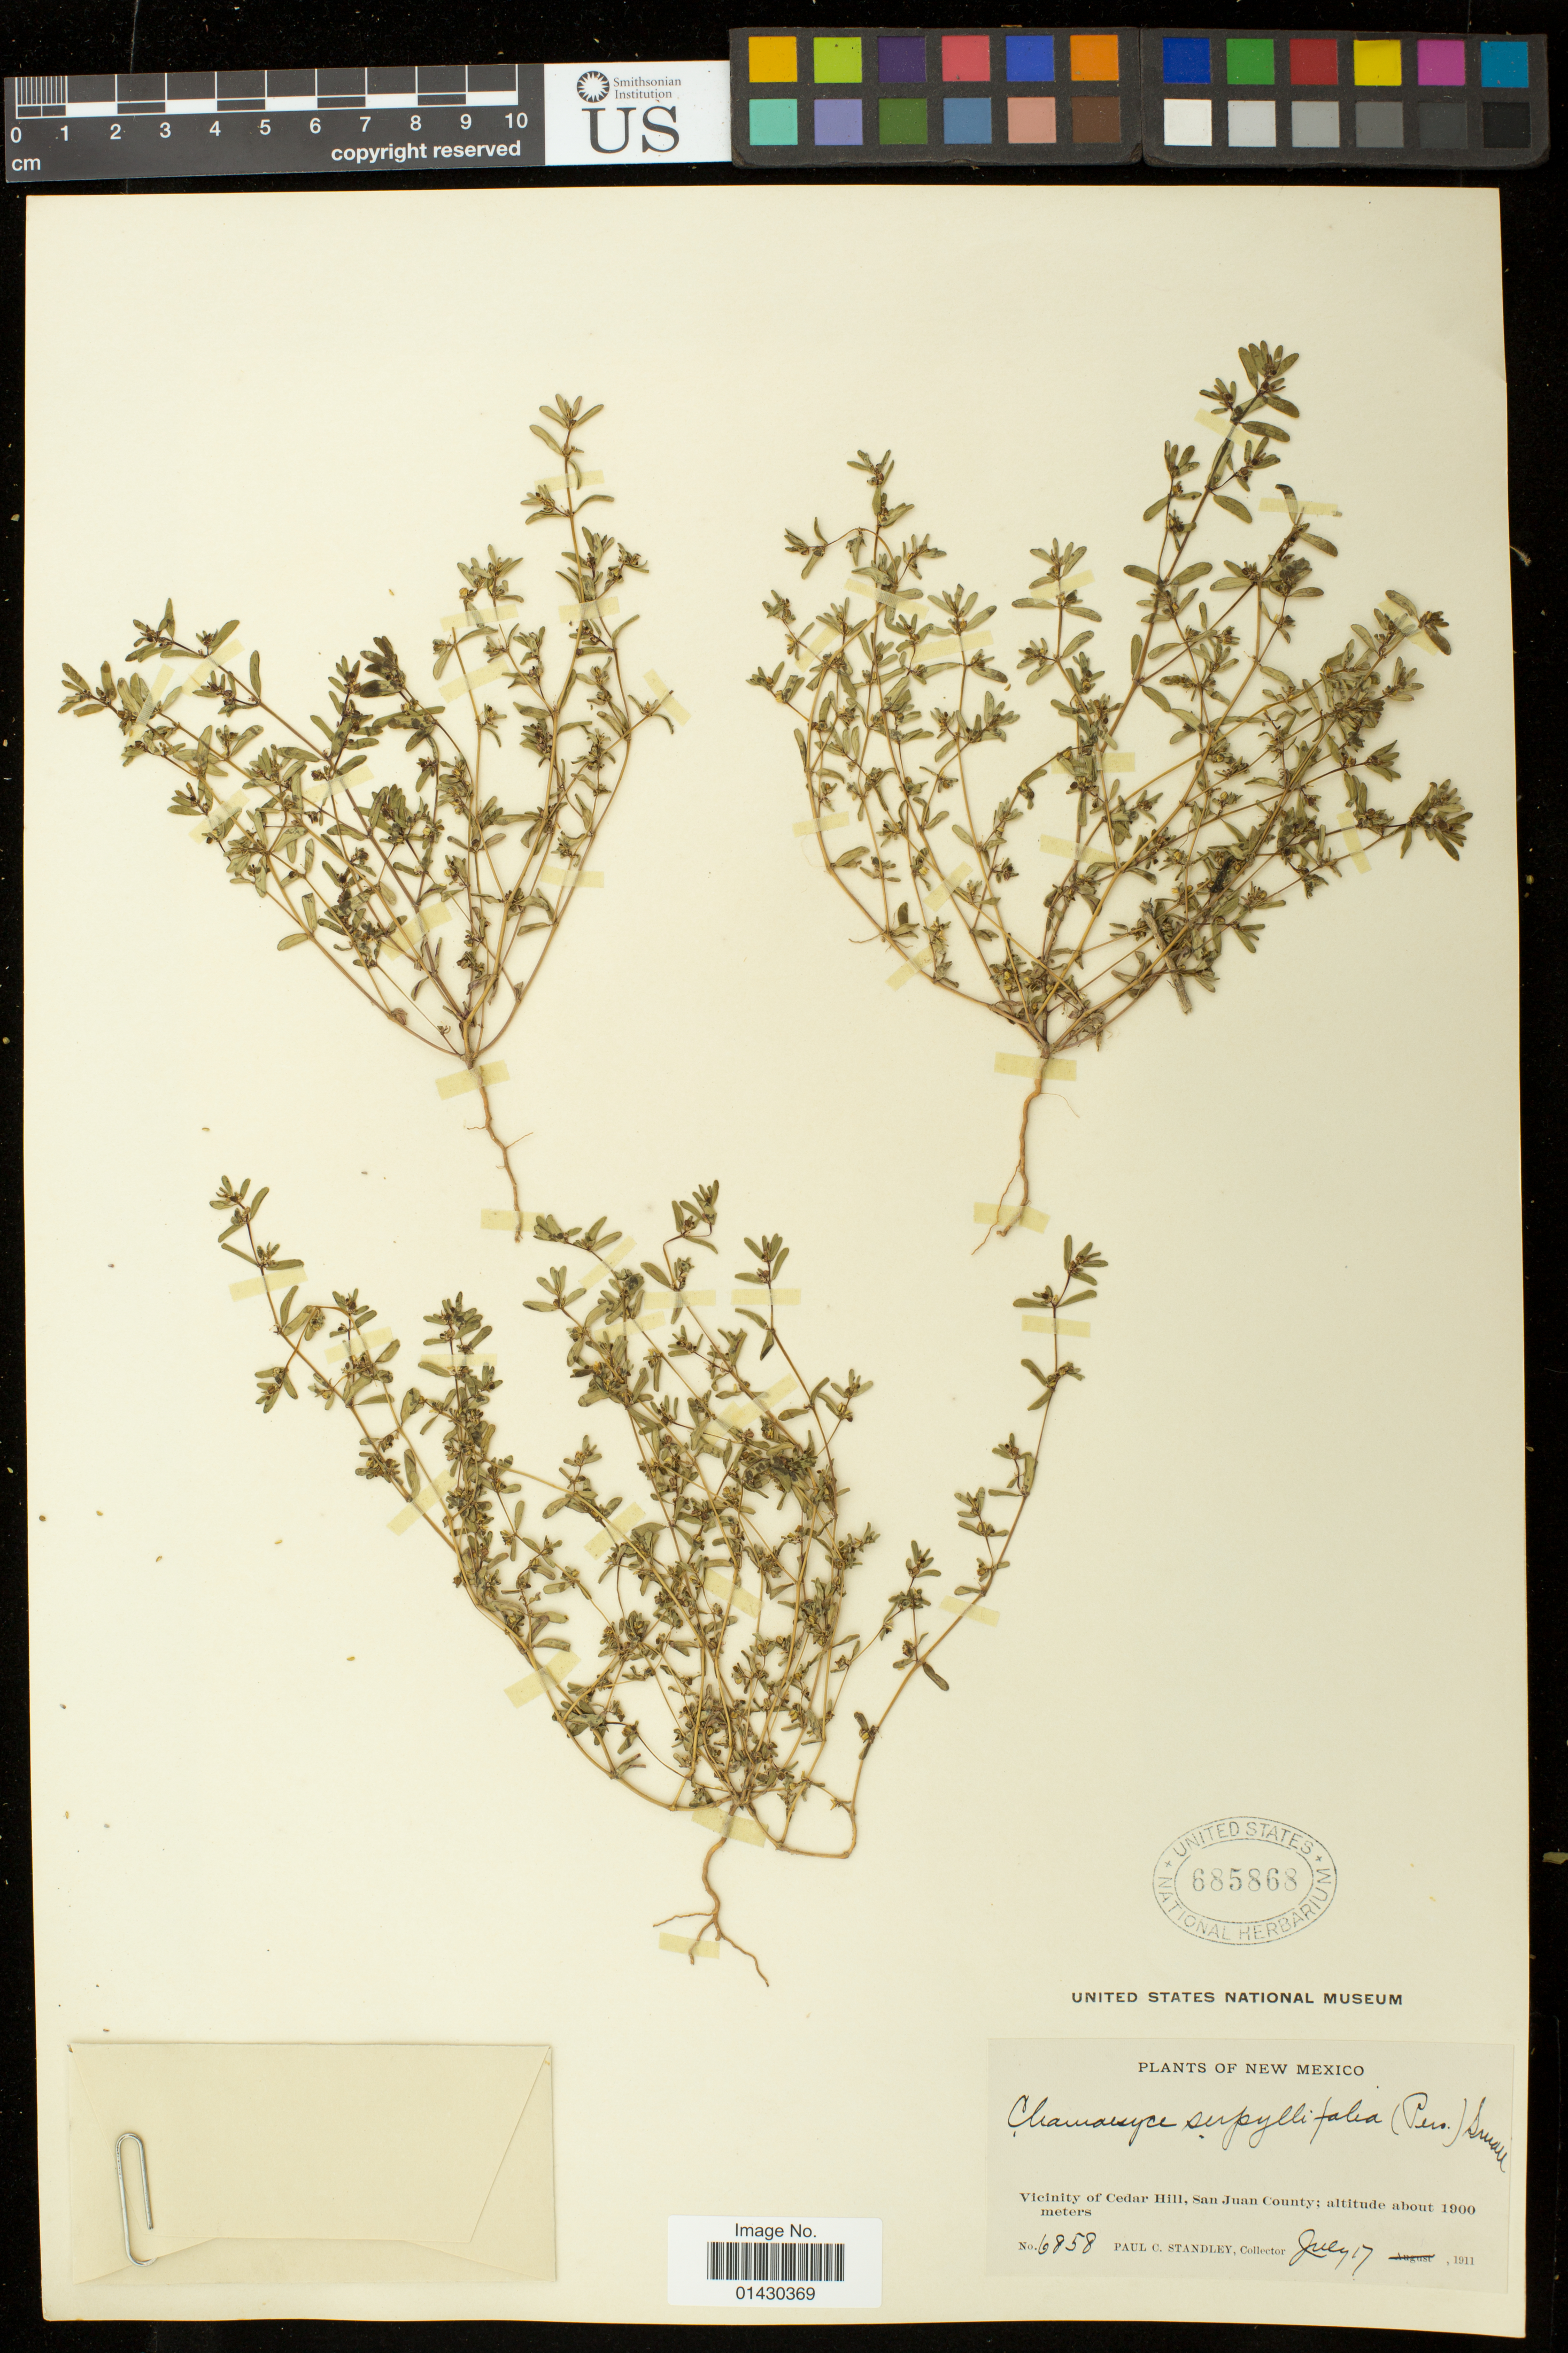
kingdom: Plantae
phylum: Tracheophyta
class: Magnoliopsida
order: Malpighiales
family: Euphorbiaceae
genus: Euphorbia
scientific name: Euphorbia serpillifolia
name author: Pers.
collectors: P. C. Standley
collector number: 6858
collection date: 1911-07-17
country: United States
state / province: New Mexico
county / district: San Juan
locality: Vicinity of Cedar Hill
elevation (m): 1900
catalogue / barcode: US 685868